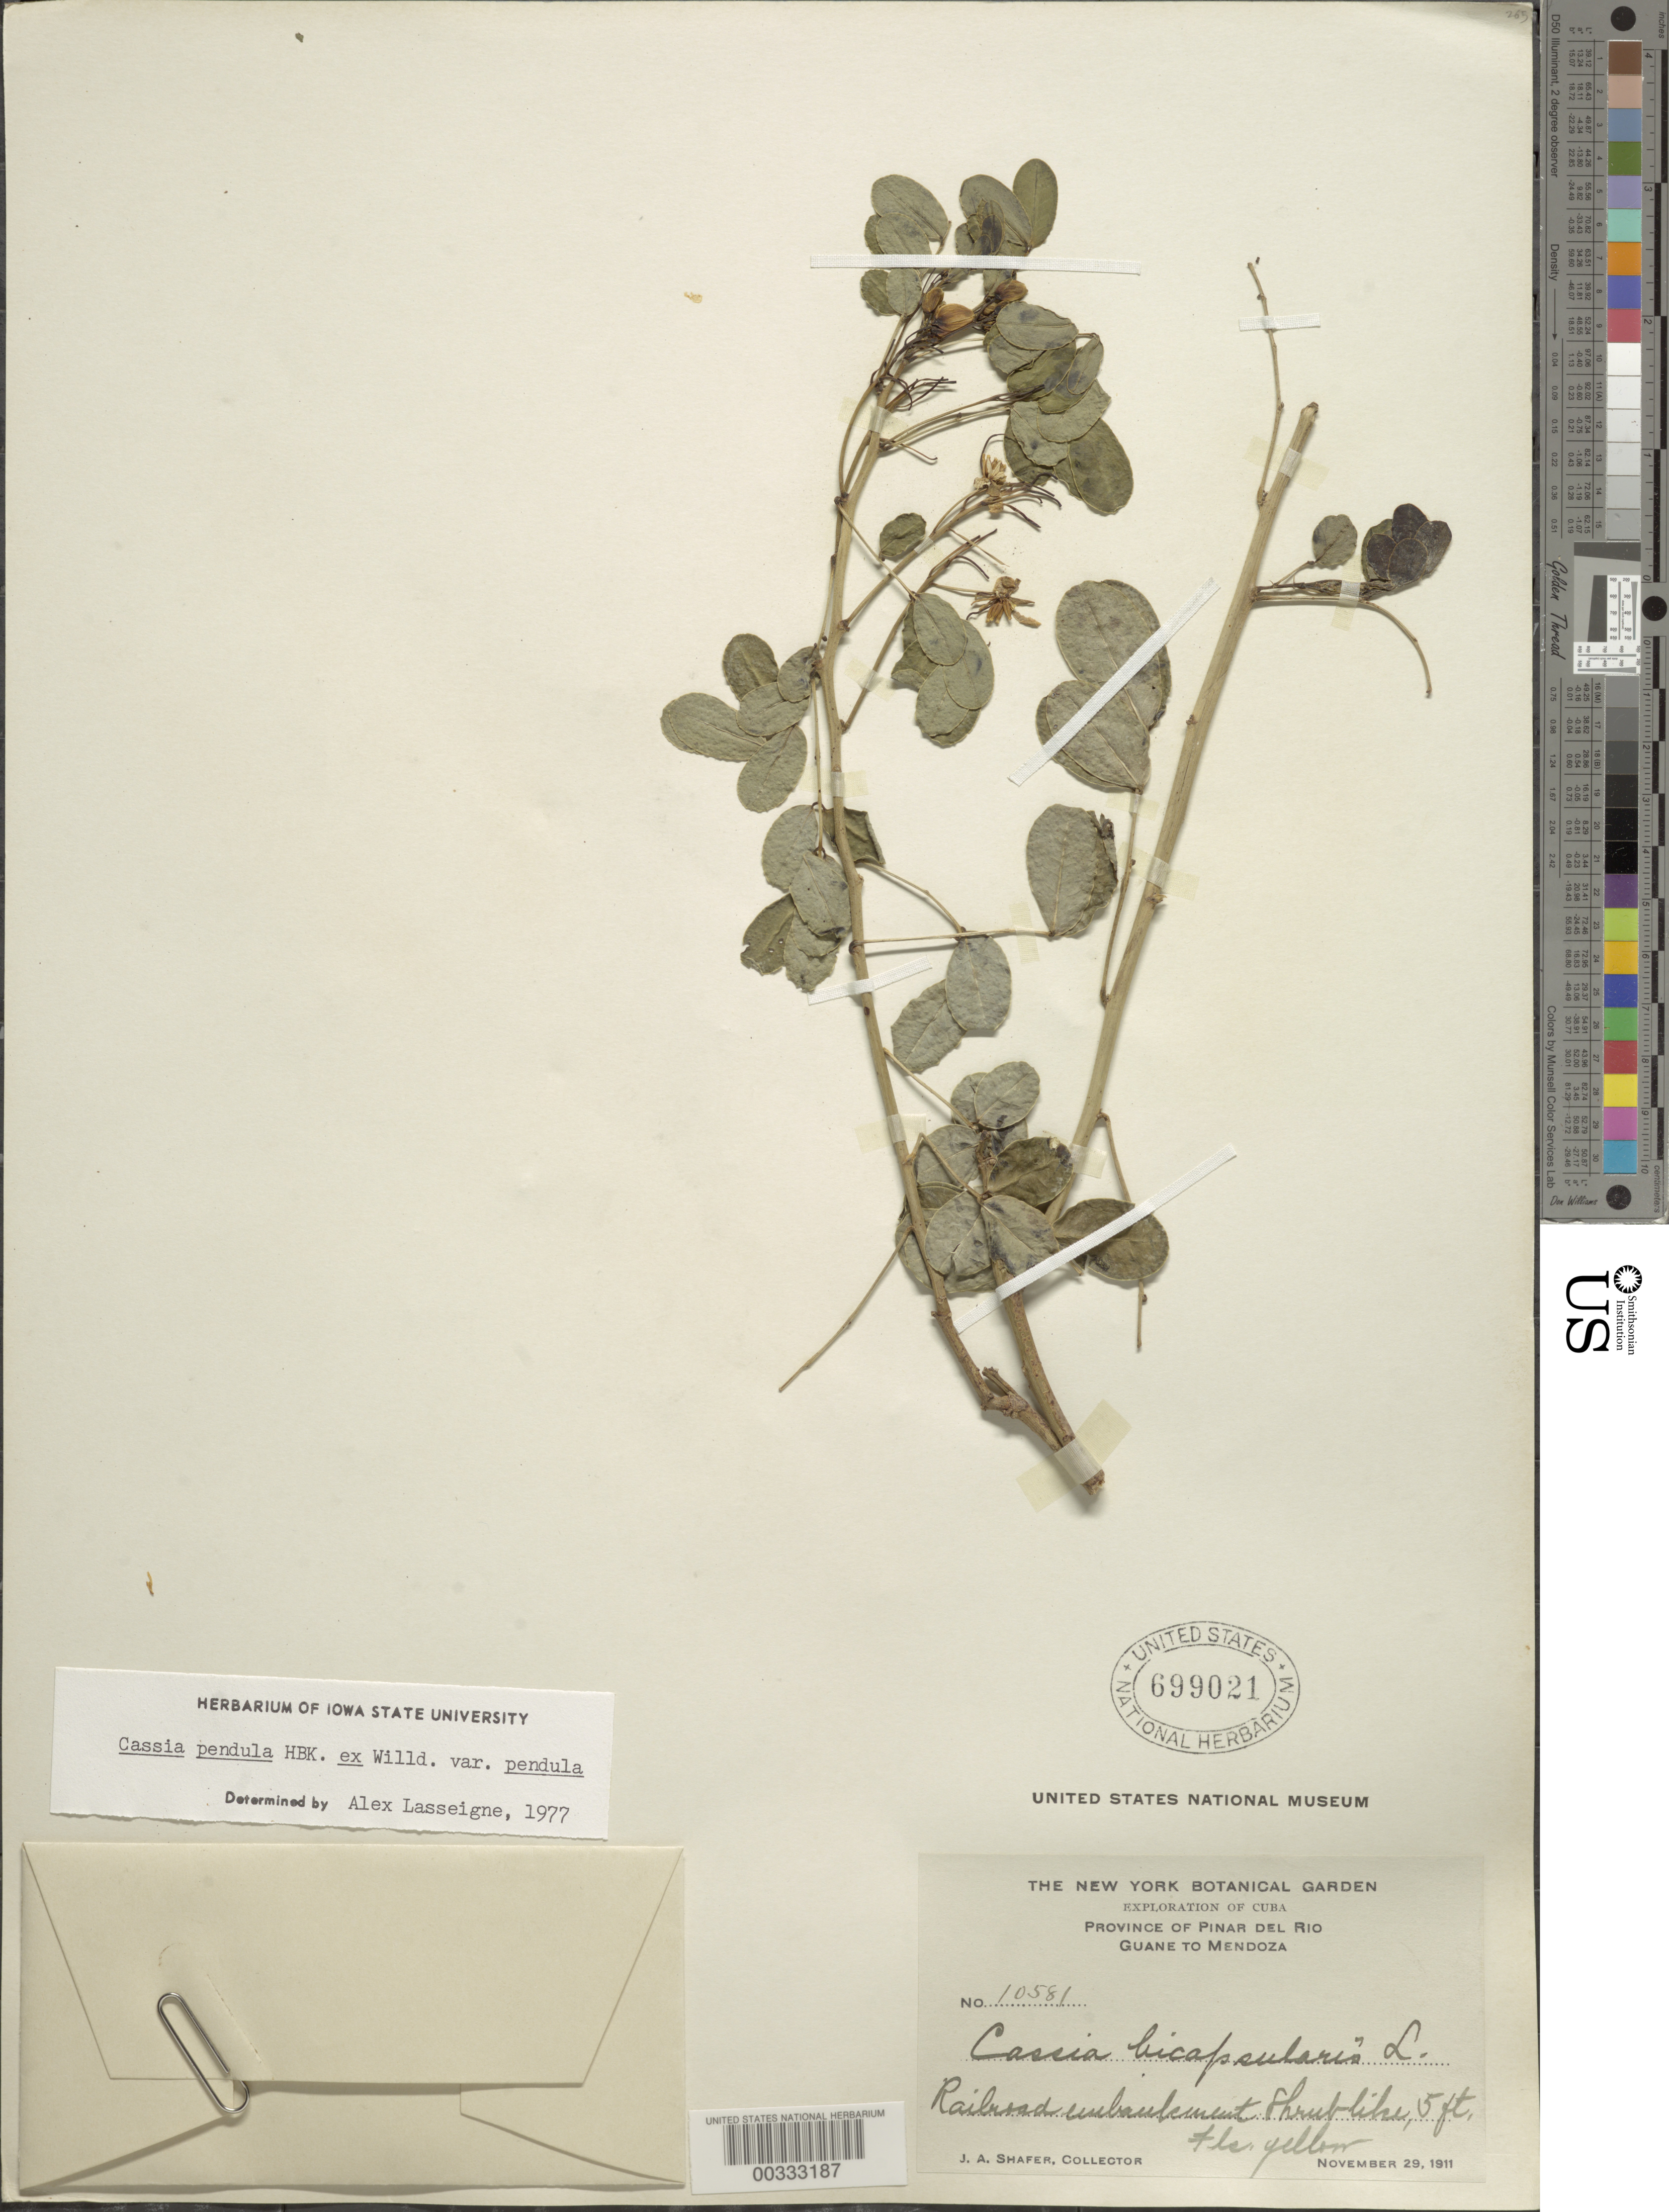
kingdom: Plantae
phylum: Tracheophyta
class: Magnoliopsida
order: Fabales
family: Fabaceae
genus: Senna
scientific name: Senna pendula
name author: (Humb. & Bonpl. ex Willd.) H.S. Irwin & Barneby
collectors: J. A. Shafer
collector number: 10581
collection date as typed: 29 Nov 1911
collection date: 1911-11-29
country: Cuba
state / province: Pinar del Río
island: Greater Antilles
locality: Guane to mendoza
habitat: Railroad embankment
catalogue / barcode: US 699021